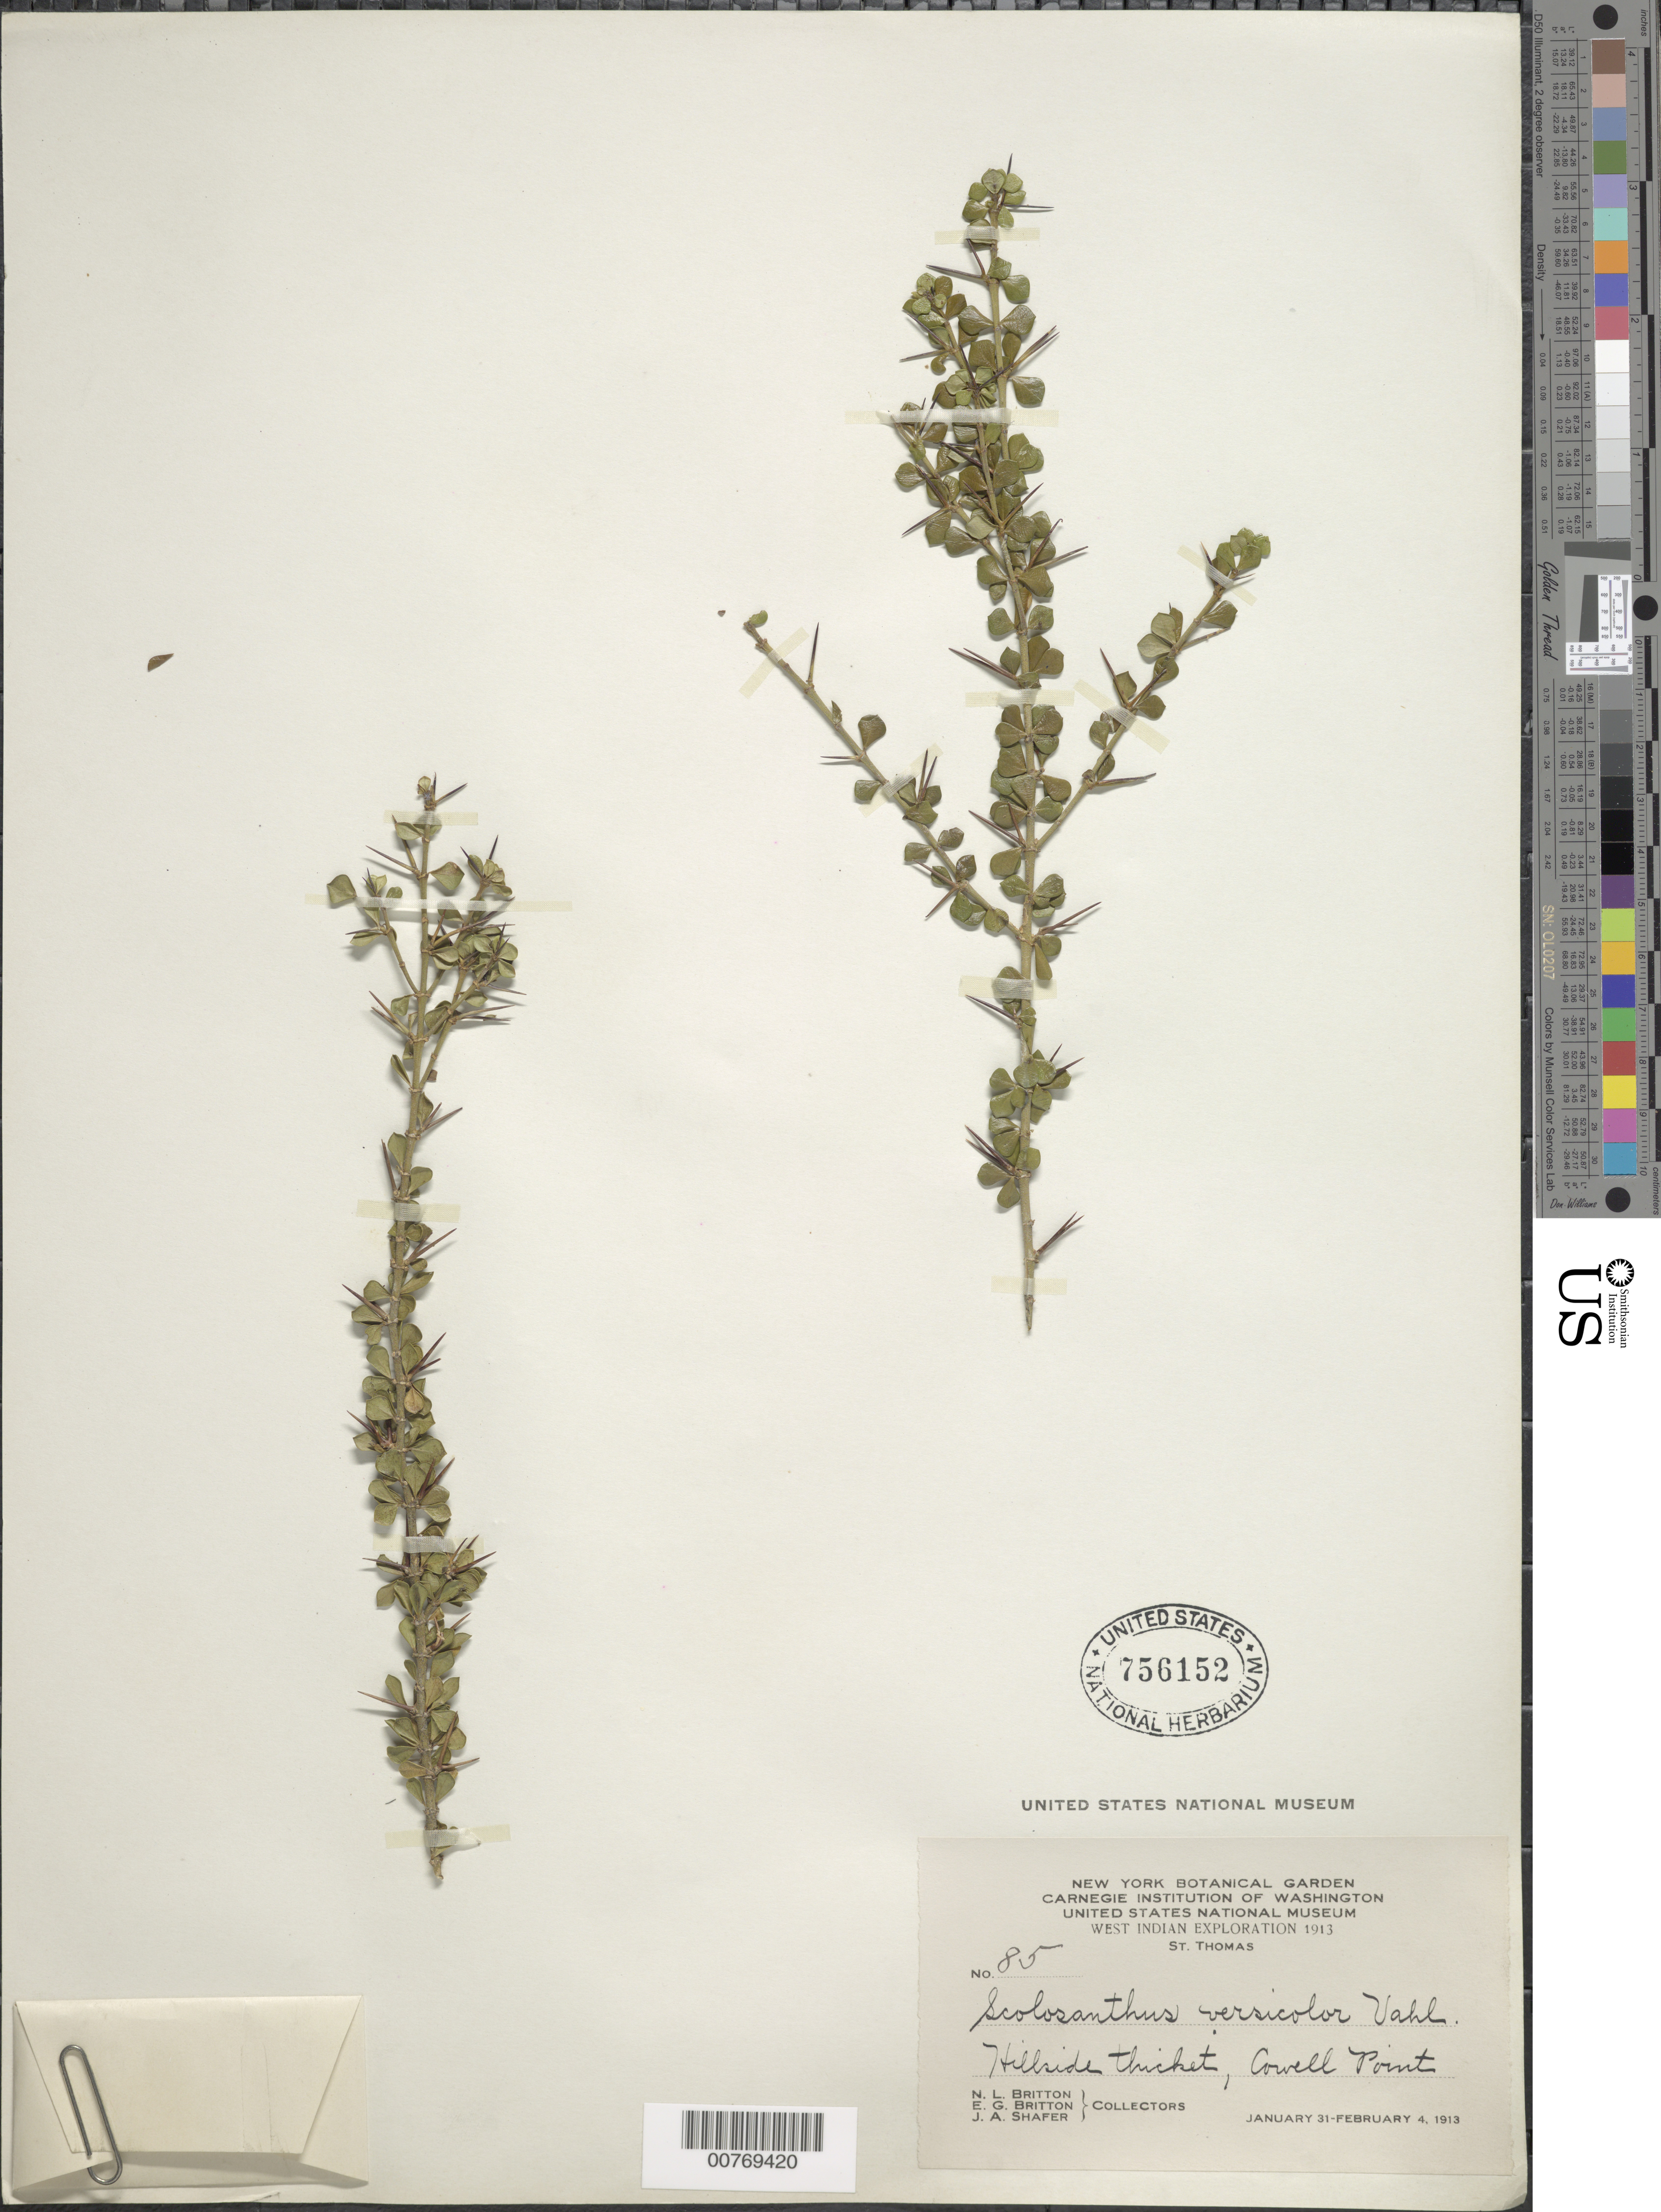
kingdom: Plantae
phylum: Tracheophyta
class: Magnoliopsida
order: Gentianales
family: Rubiaceae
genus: Scolosanthus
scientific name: Scolosanthus versicolor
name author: Vahl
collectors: N. Britton, E. G. Britton & J. A. Shafer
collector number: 85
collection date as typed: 31 Jan 1913 to 04 Feb 1913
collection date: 1913-01-31/1913-02-04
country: U.S. Virgin Islands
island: St. Thomas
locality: Cowell Point.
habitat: Hillside thicket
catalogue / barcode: US 756152